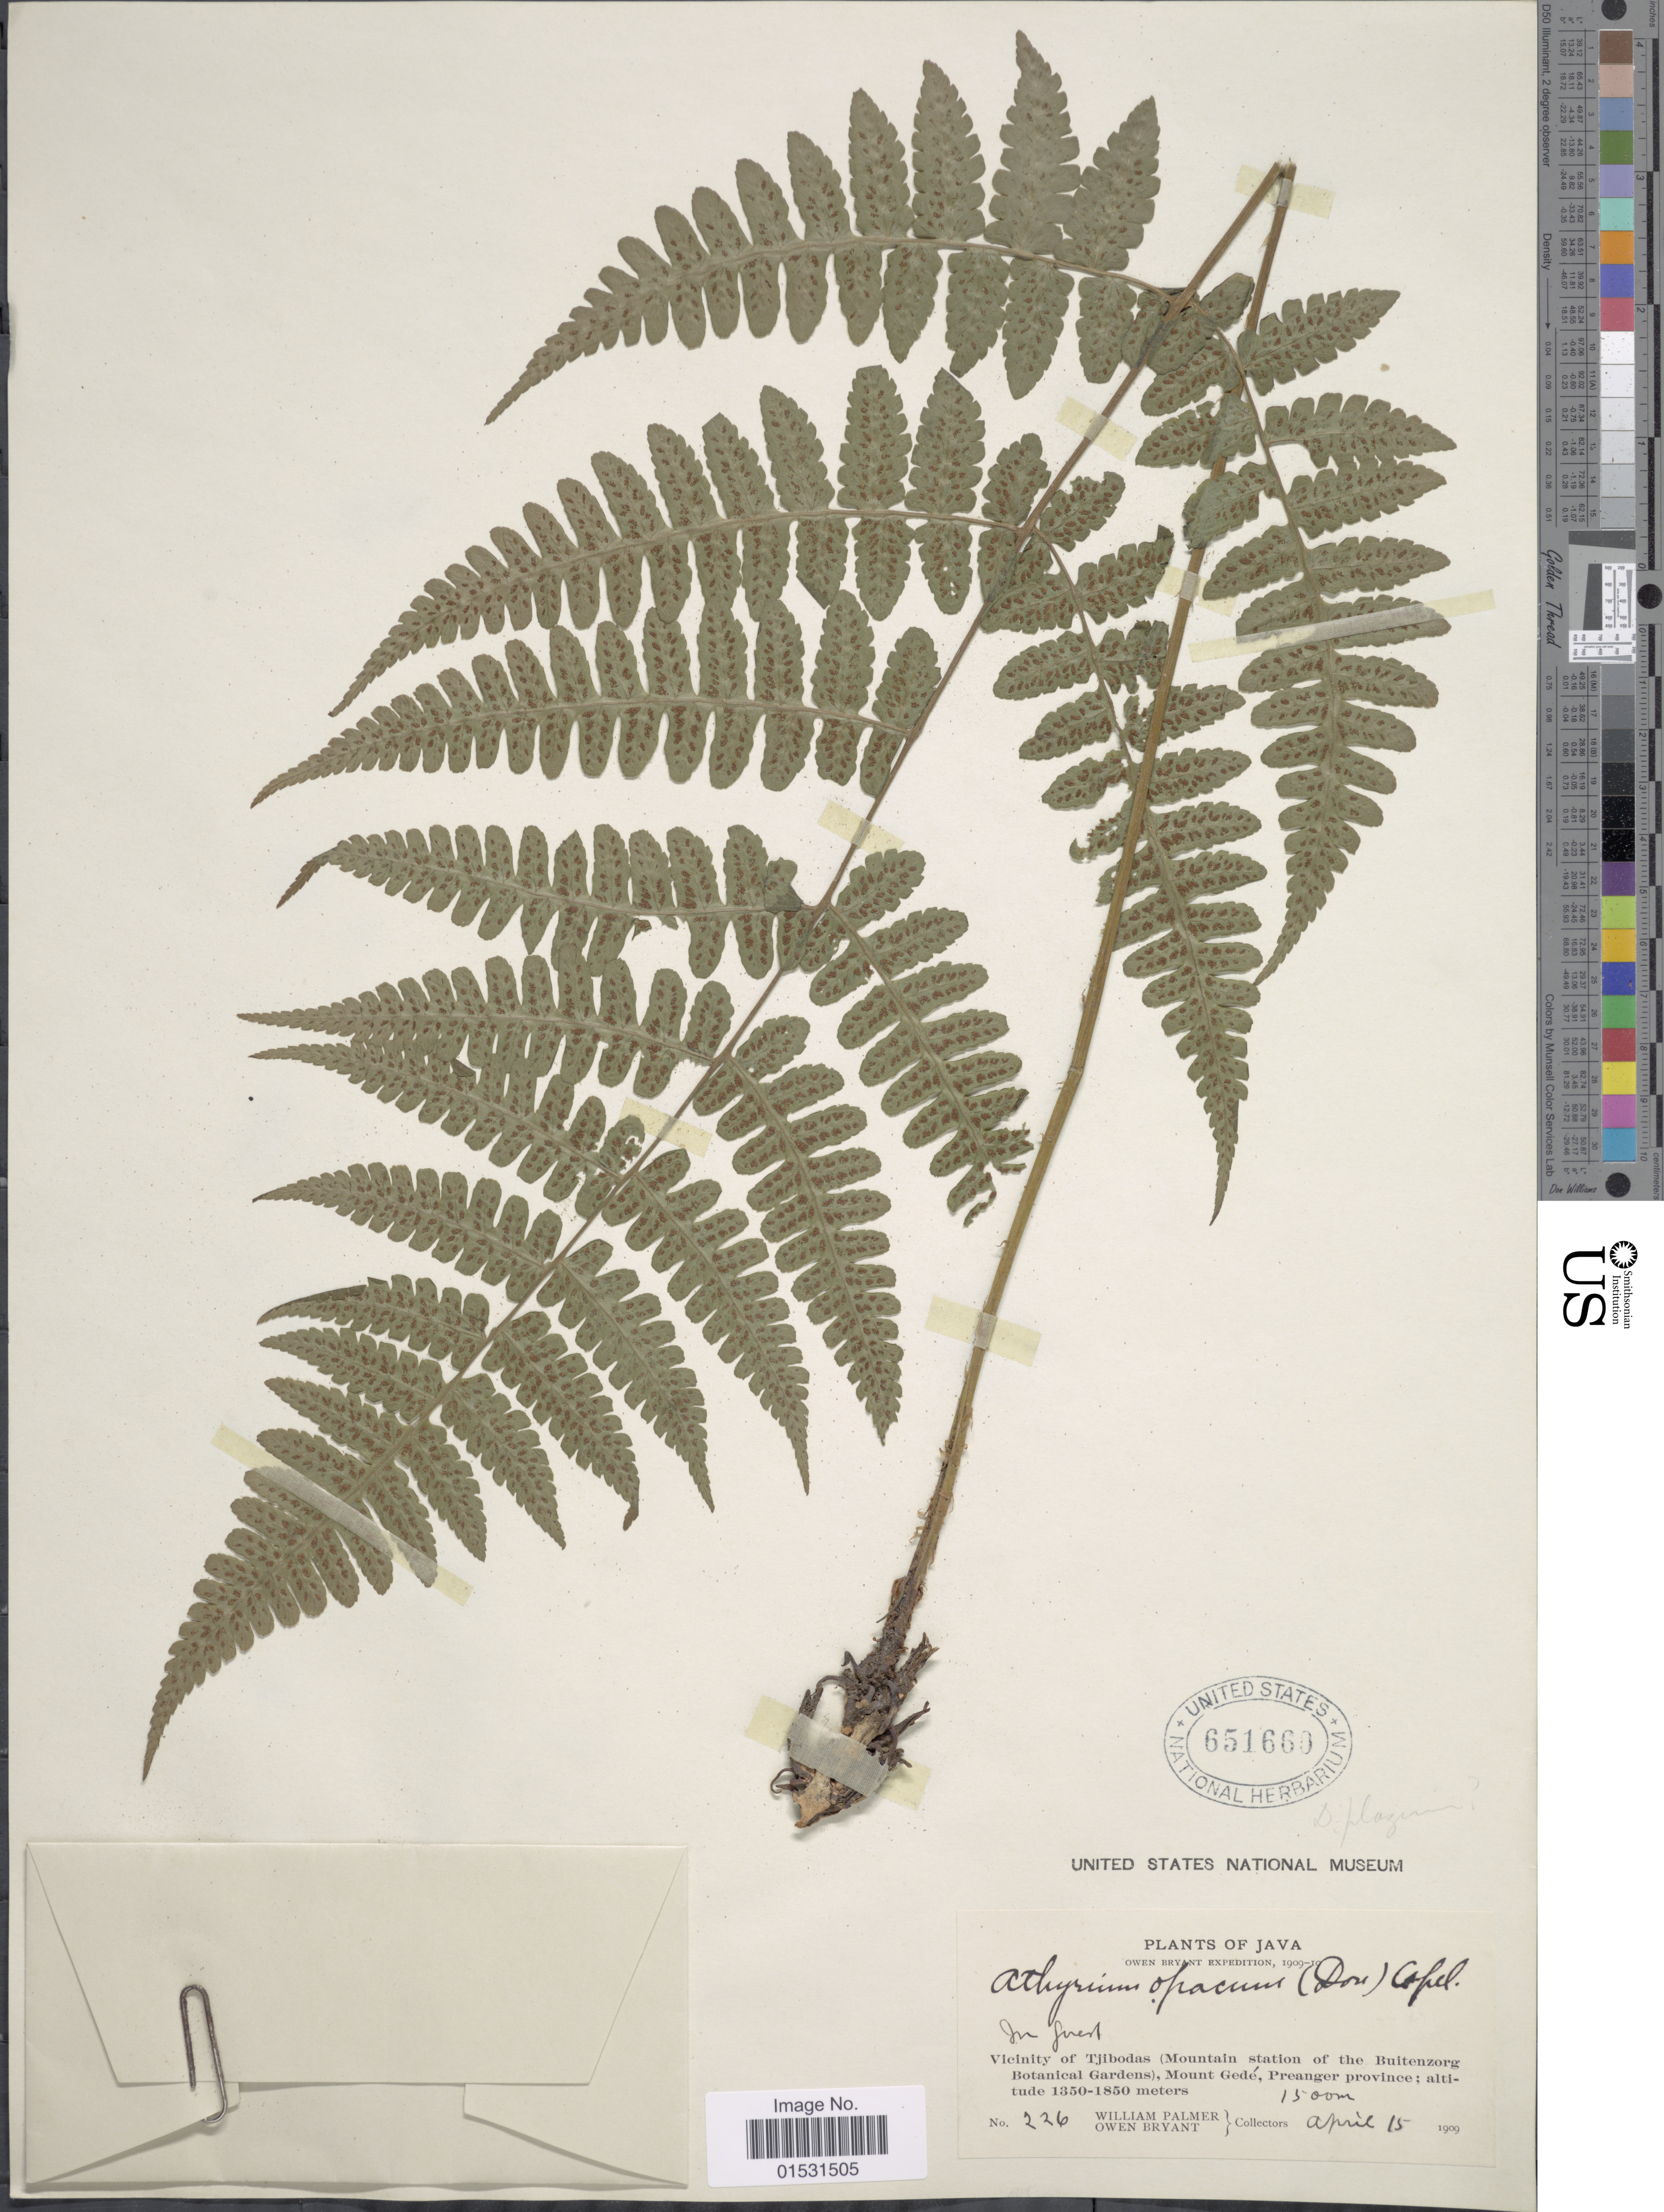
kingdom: Plantae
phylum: Tracheophyta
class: Polypodiopsida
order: Polypodiales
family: Athyriaceae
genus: Athyrium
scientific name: Athyrium opacum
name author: (D. Don) Tagawa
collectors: W. Palmer & O. Bryant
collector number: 226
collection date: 1909-04-15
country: Indonesia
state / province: Java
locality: Vicinity of Tjibodas (Mountain station of the Buitenzorg Botanical Gardens), Mount Gede, Preanger province.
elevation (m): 1500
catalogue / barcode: US 651660